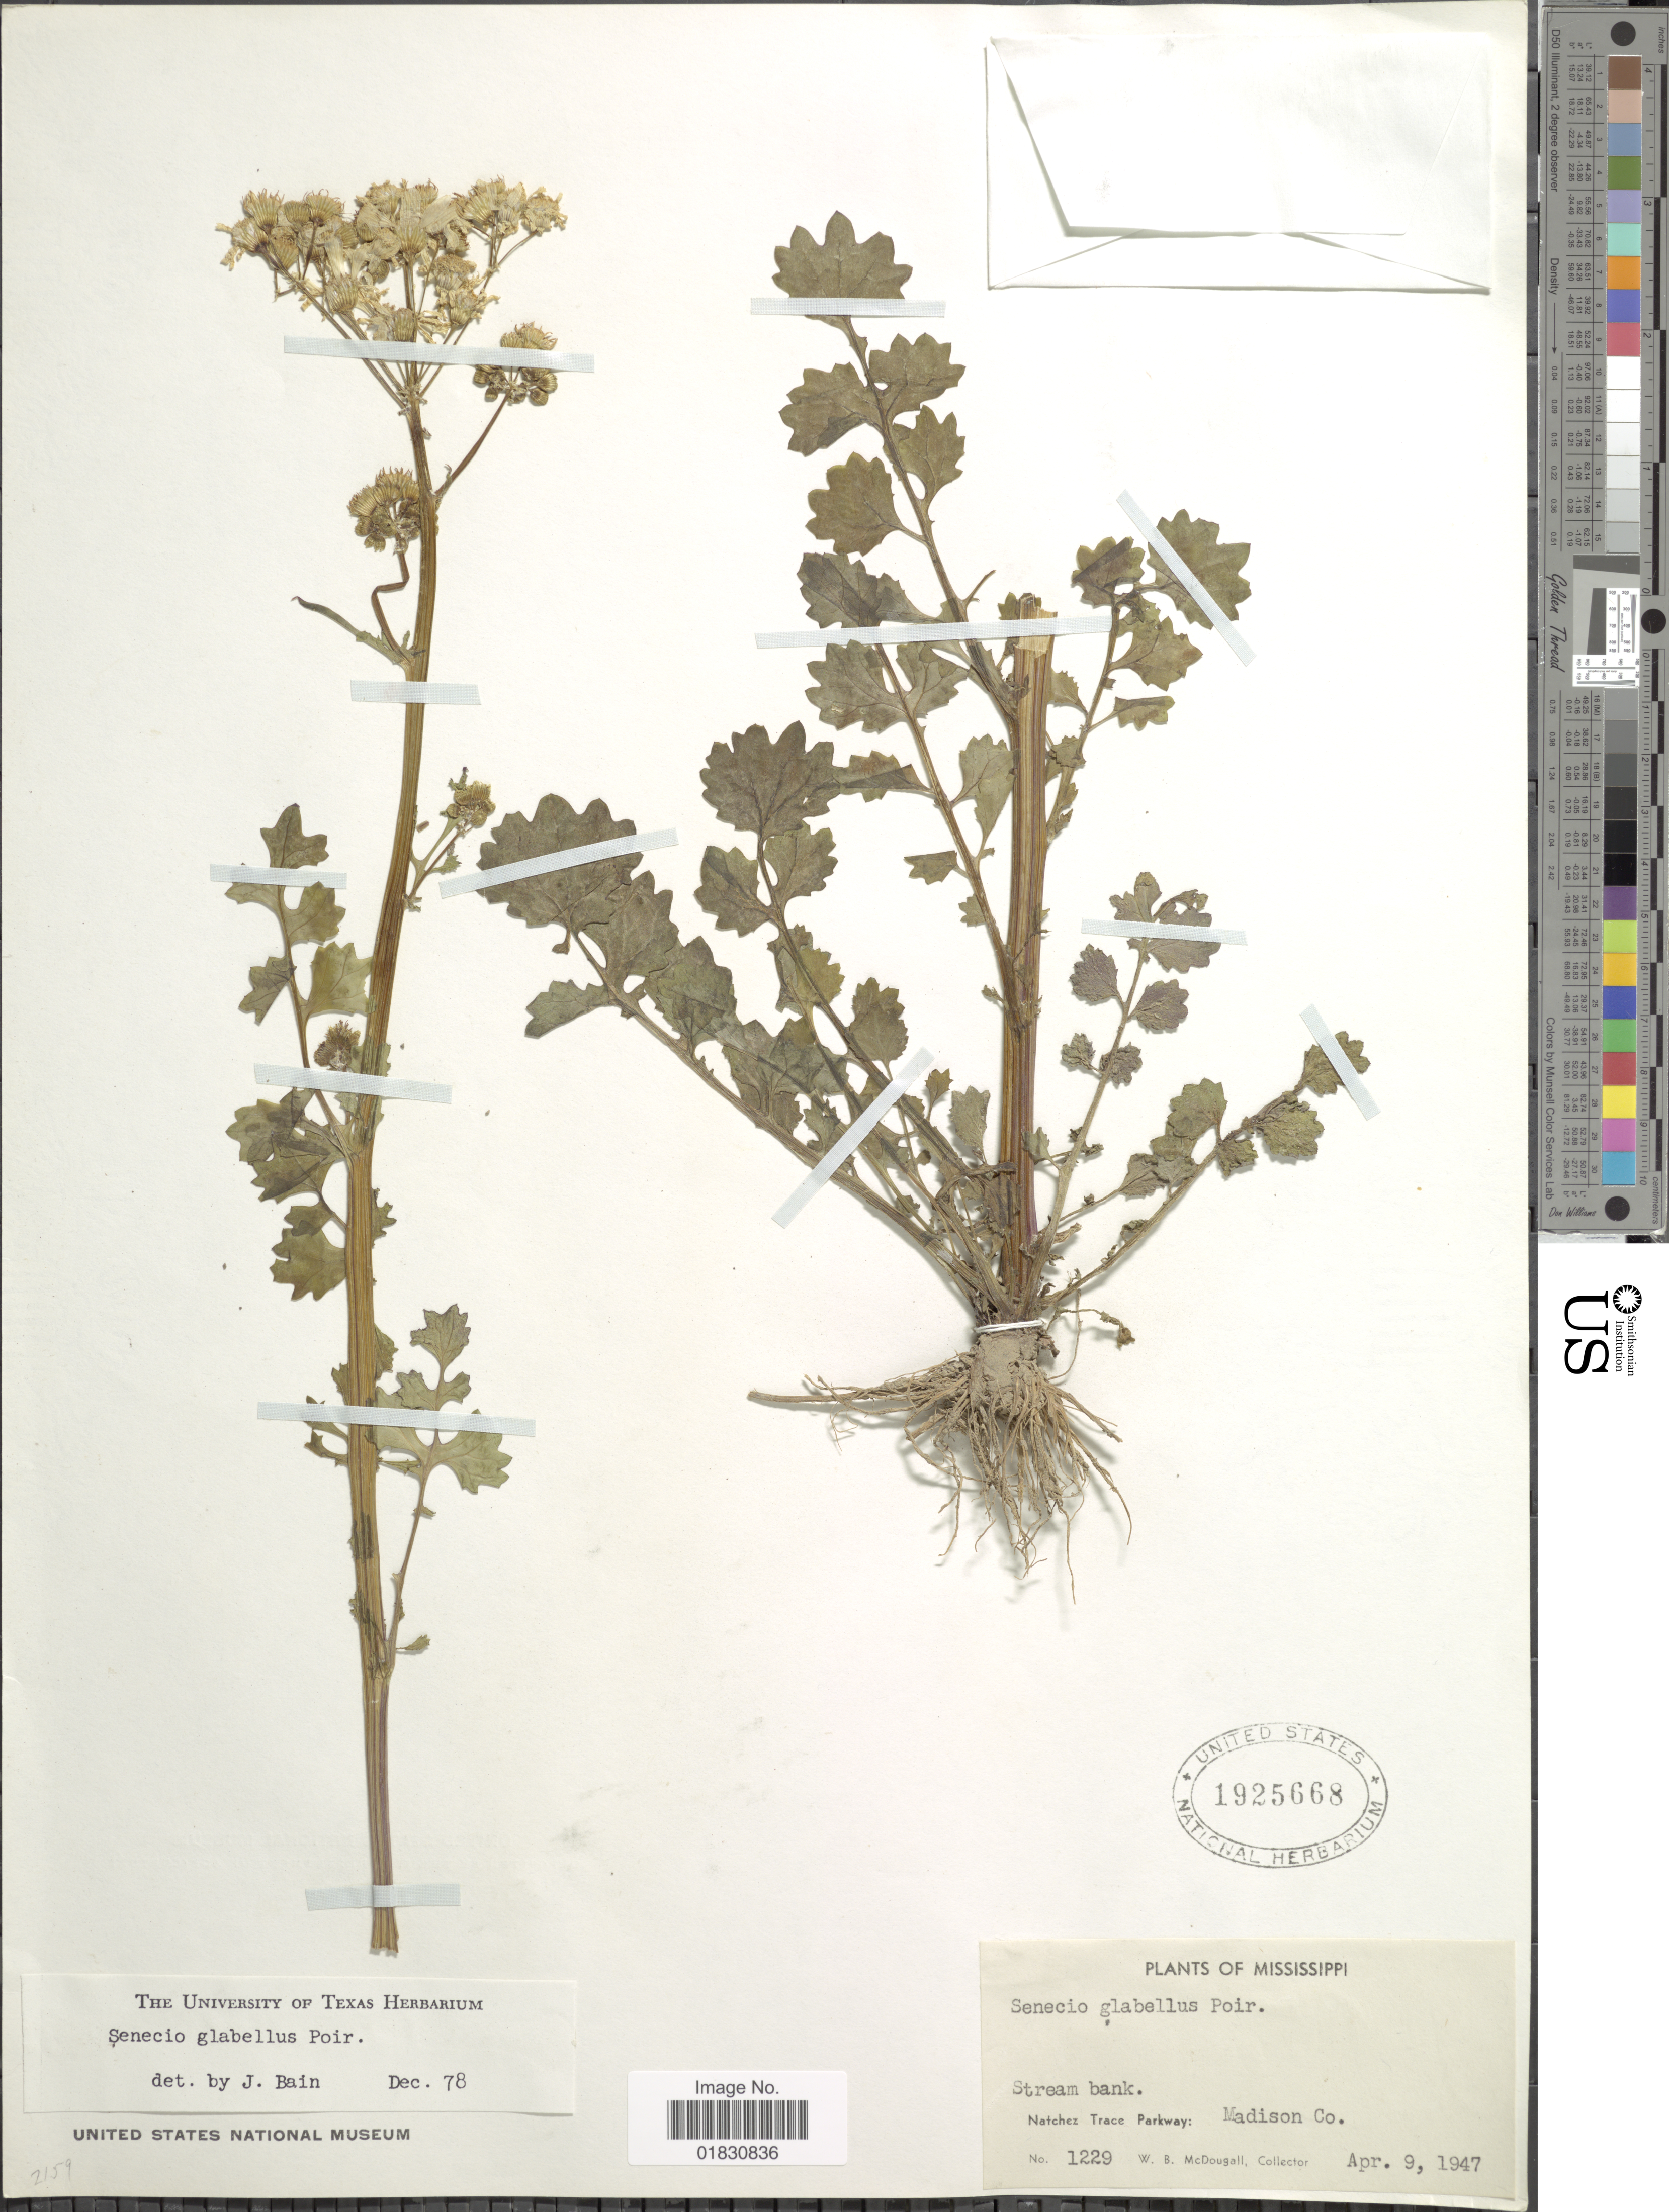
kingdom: Plantae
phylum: Tracheophyta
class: Magnoliopsida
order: Asterales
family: Asteraceae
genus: Packera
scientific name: Packera glabella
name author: (Poir.) C. Jeffrey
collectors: W. B. McDougal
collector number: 1229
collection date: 1947-04-09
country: United States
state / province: Mississippi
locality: Stream Bank, Natchez Trace Parkway: Madison Co.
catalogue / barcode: US 1925668